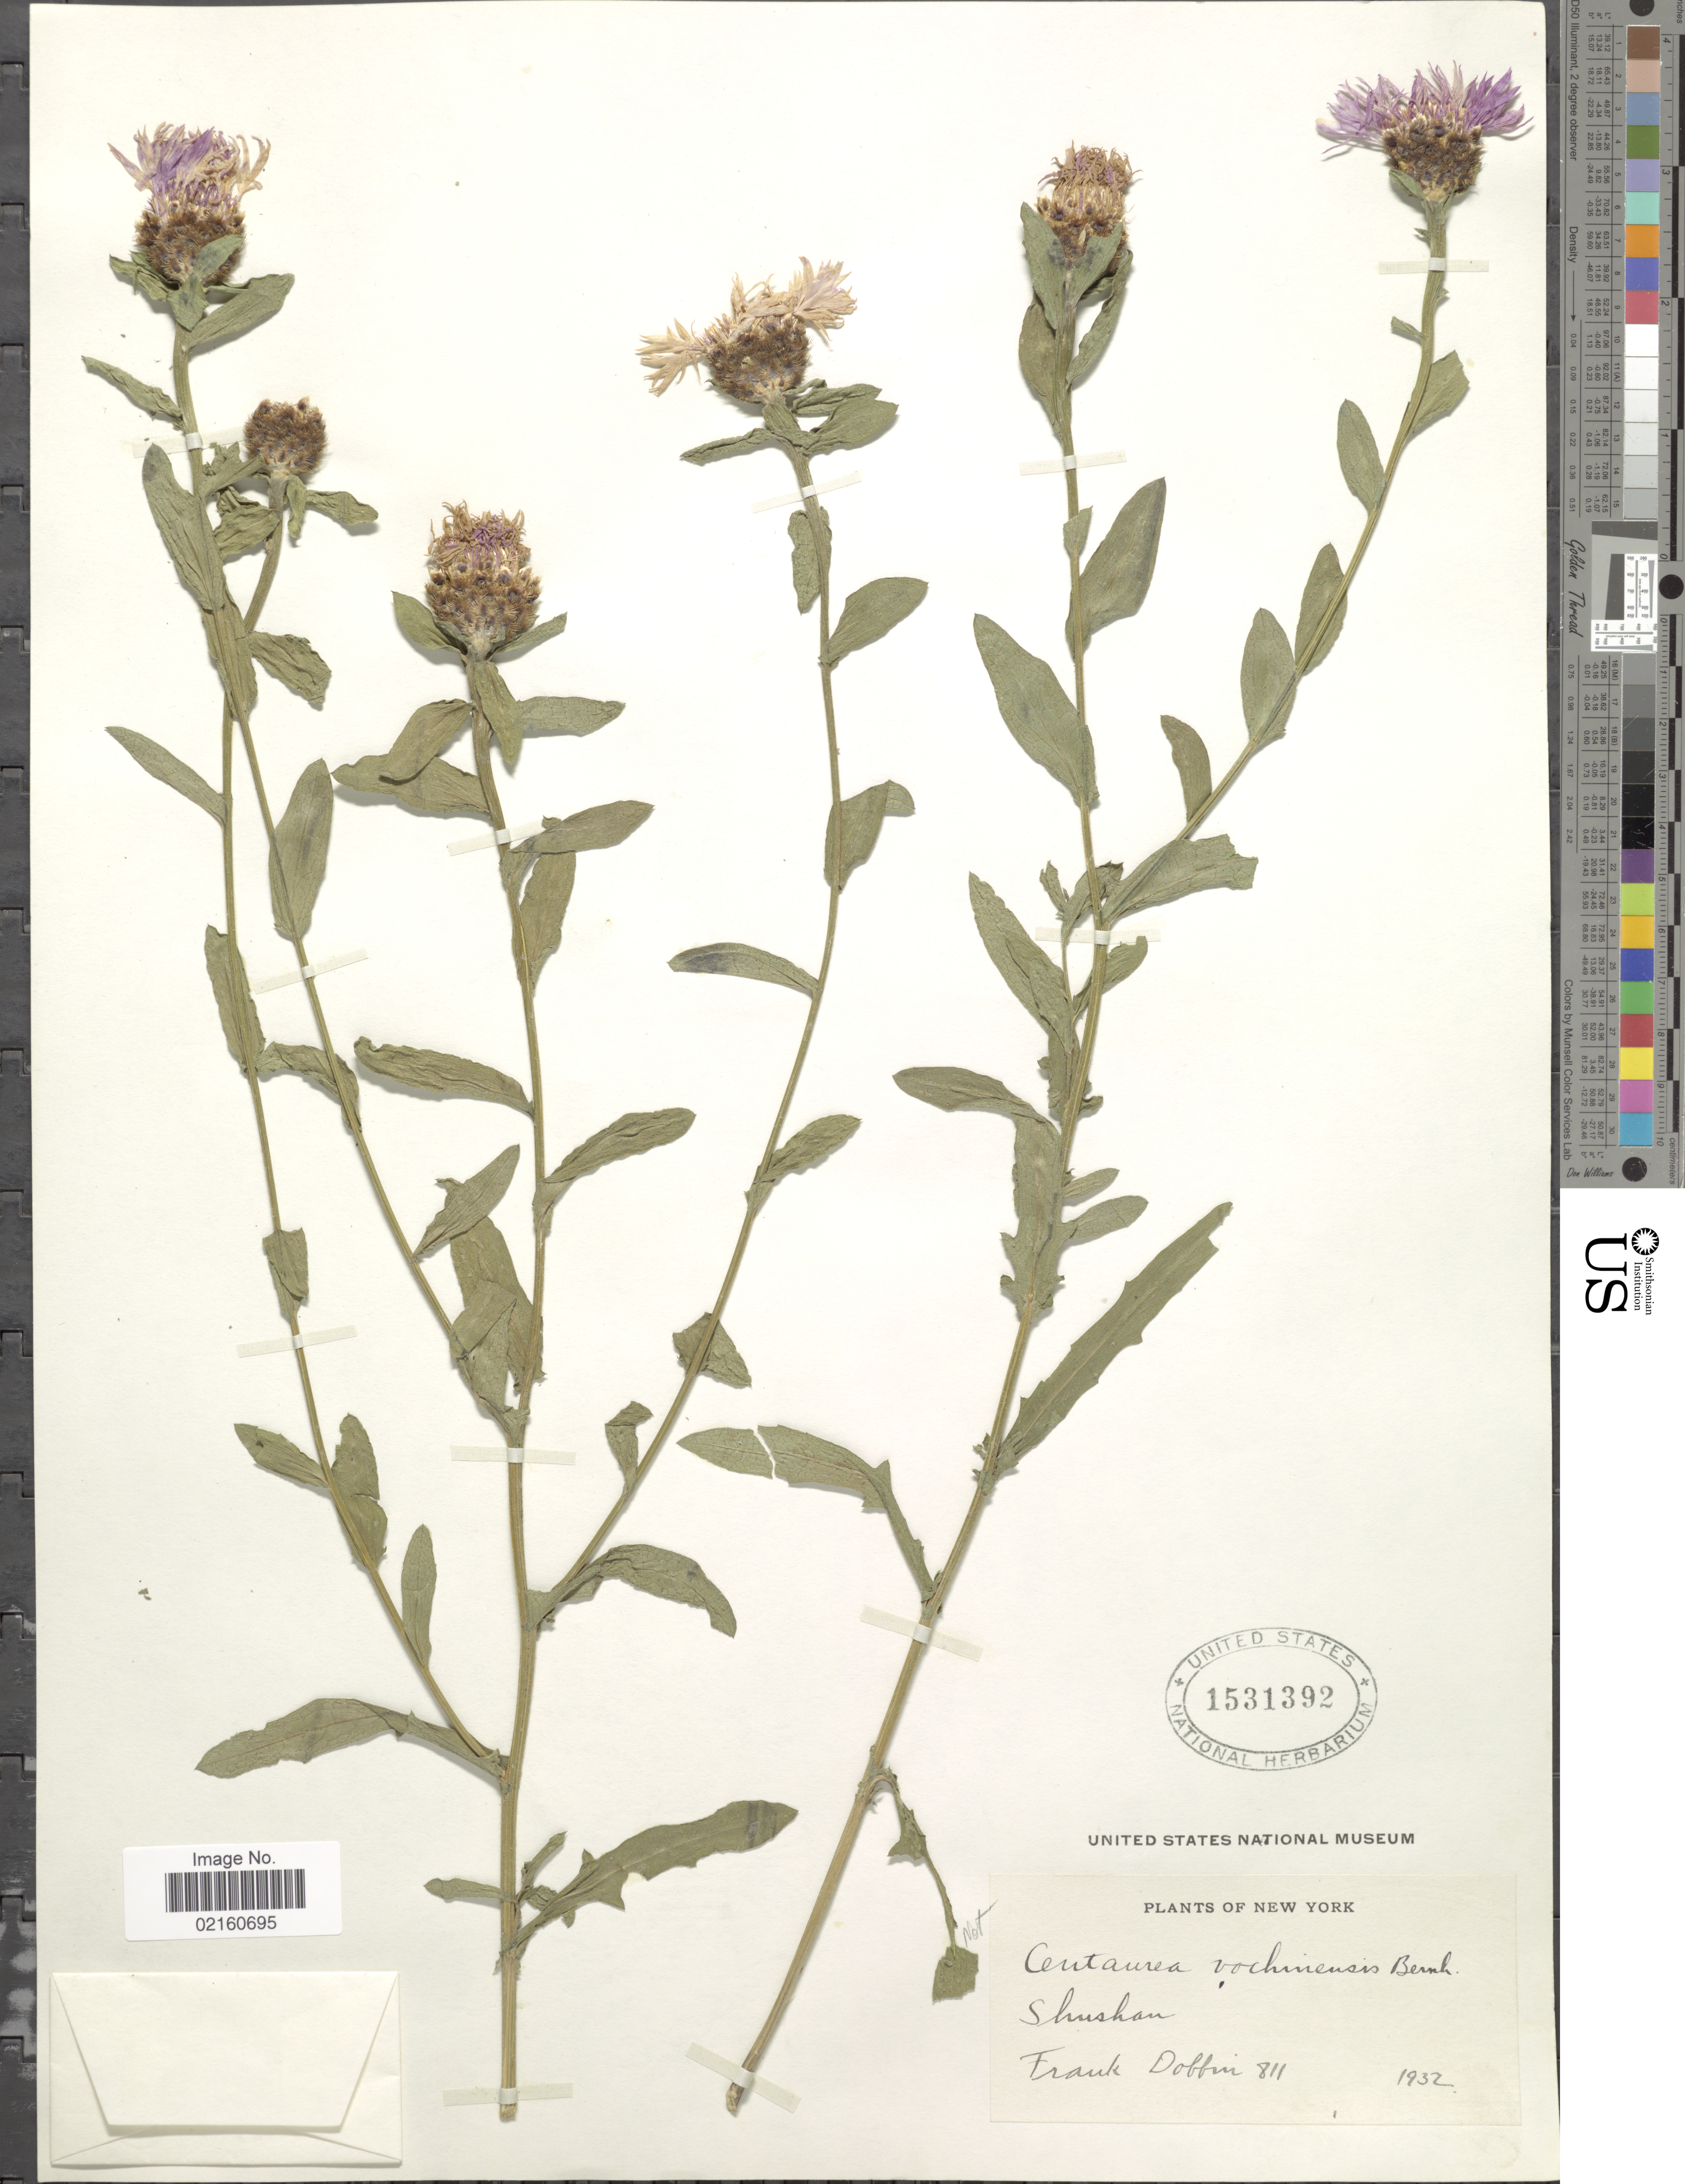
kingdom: Plantae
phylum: Tracheophyta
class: Magnoliopsida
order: Asterales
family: Asteraceae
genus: Centaurea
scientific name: Centaurea nigrescens subsp. vochinensis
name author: (Bernh. ex Rchb.) Nyman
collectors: F. Dobbin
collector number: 811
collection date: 1932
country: United States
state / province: New York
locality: Shushan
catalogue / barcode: US 1531392